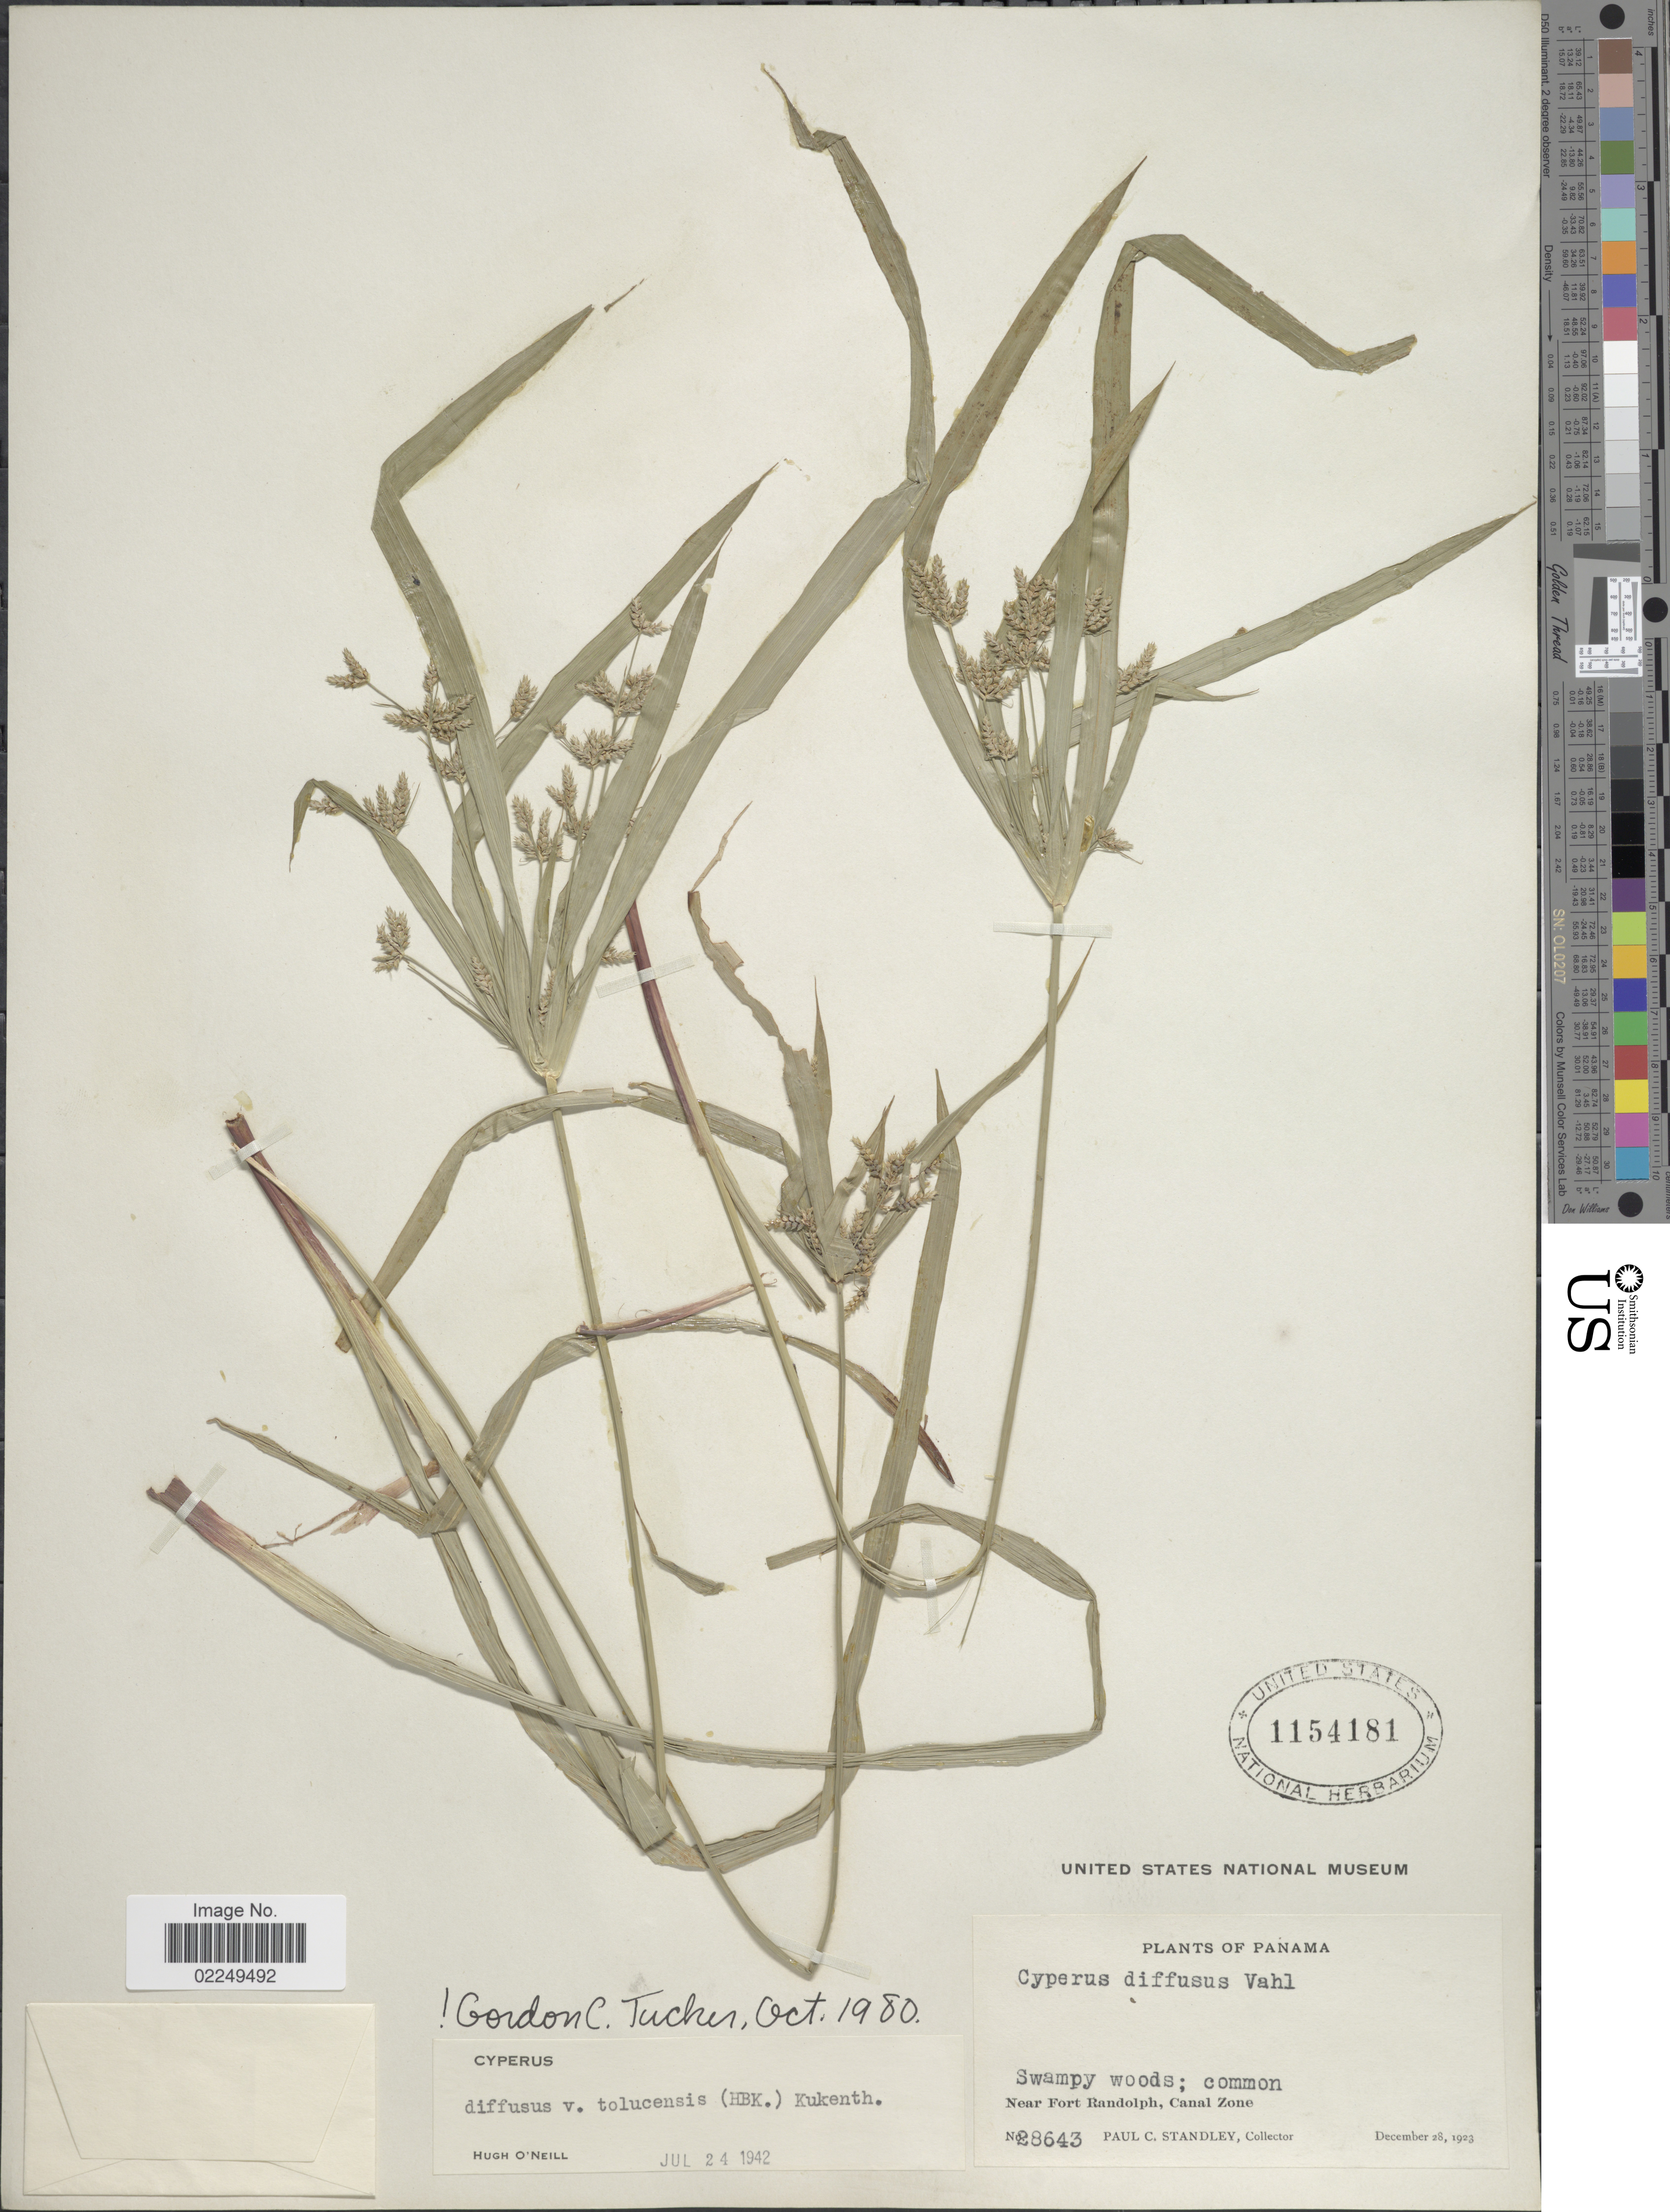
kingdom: Plantae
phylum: Tracheophyta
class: Liliopsida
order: Poales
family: Cyperaceae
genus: Cyperus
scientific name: Cyperus laxus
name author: Lam.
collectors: P. C. Standley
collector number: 28643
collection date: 1923-12-28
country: Panama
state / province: Colón / Panamá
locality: Near Fort Randolph, Canal Zone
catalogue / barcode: US 1154181